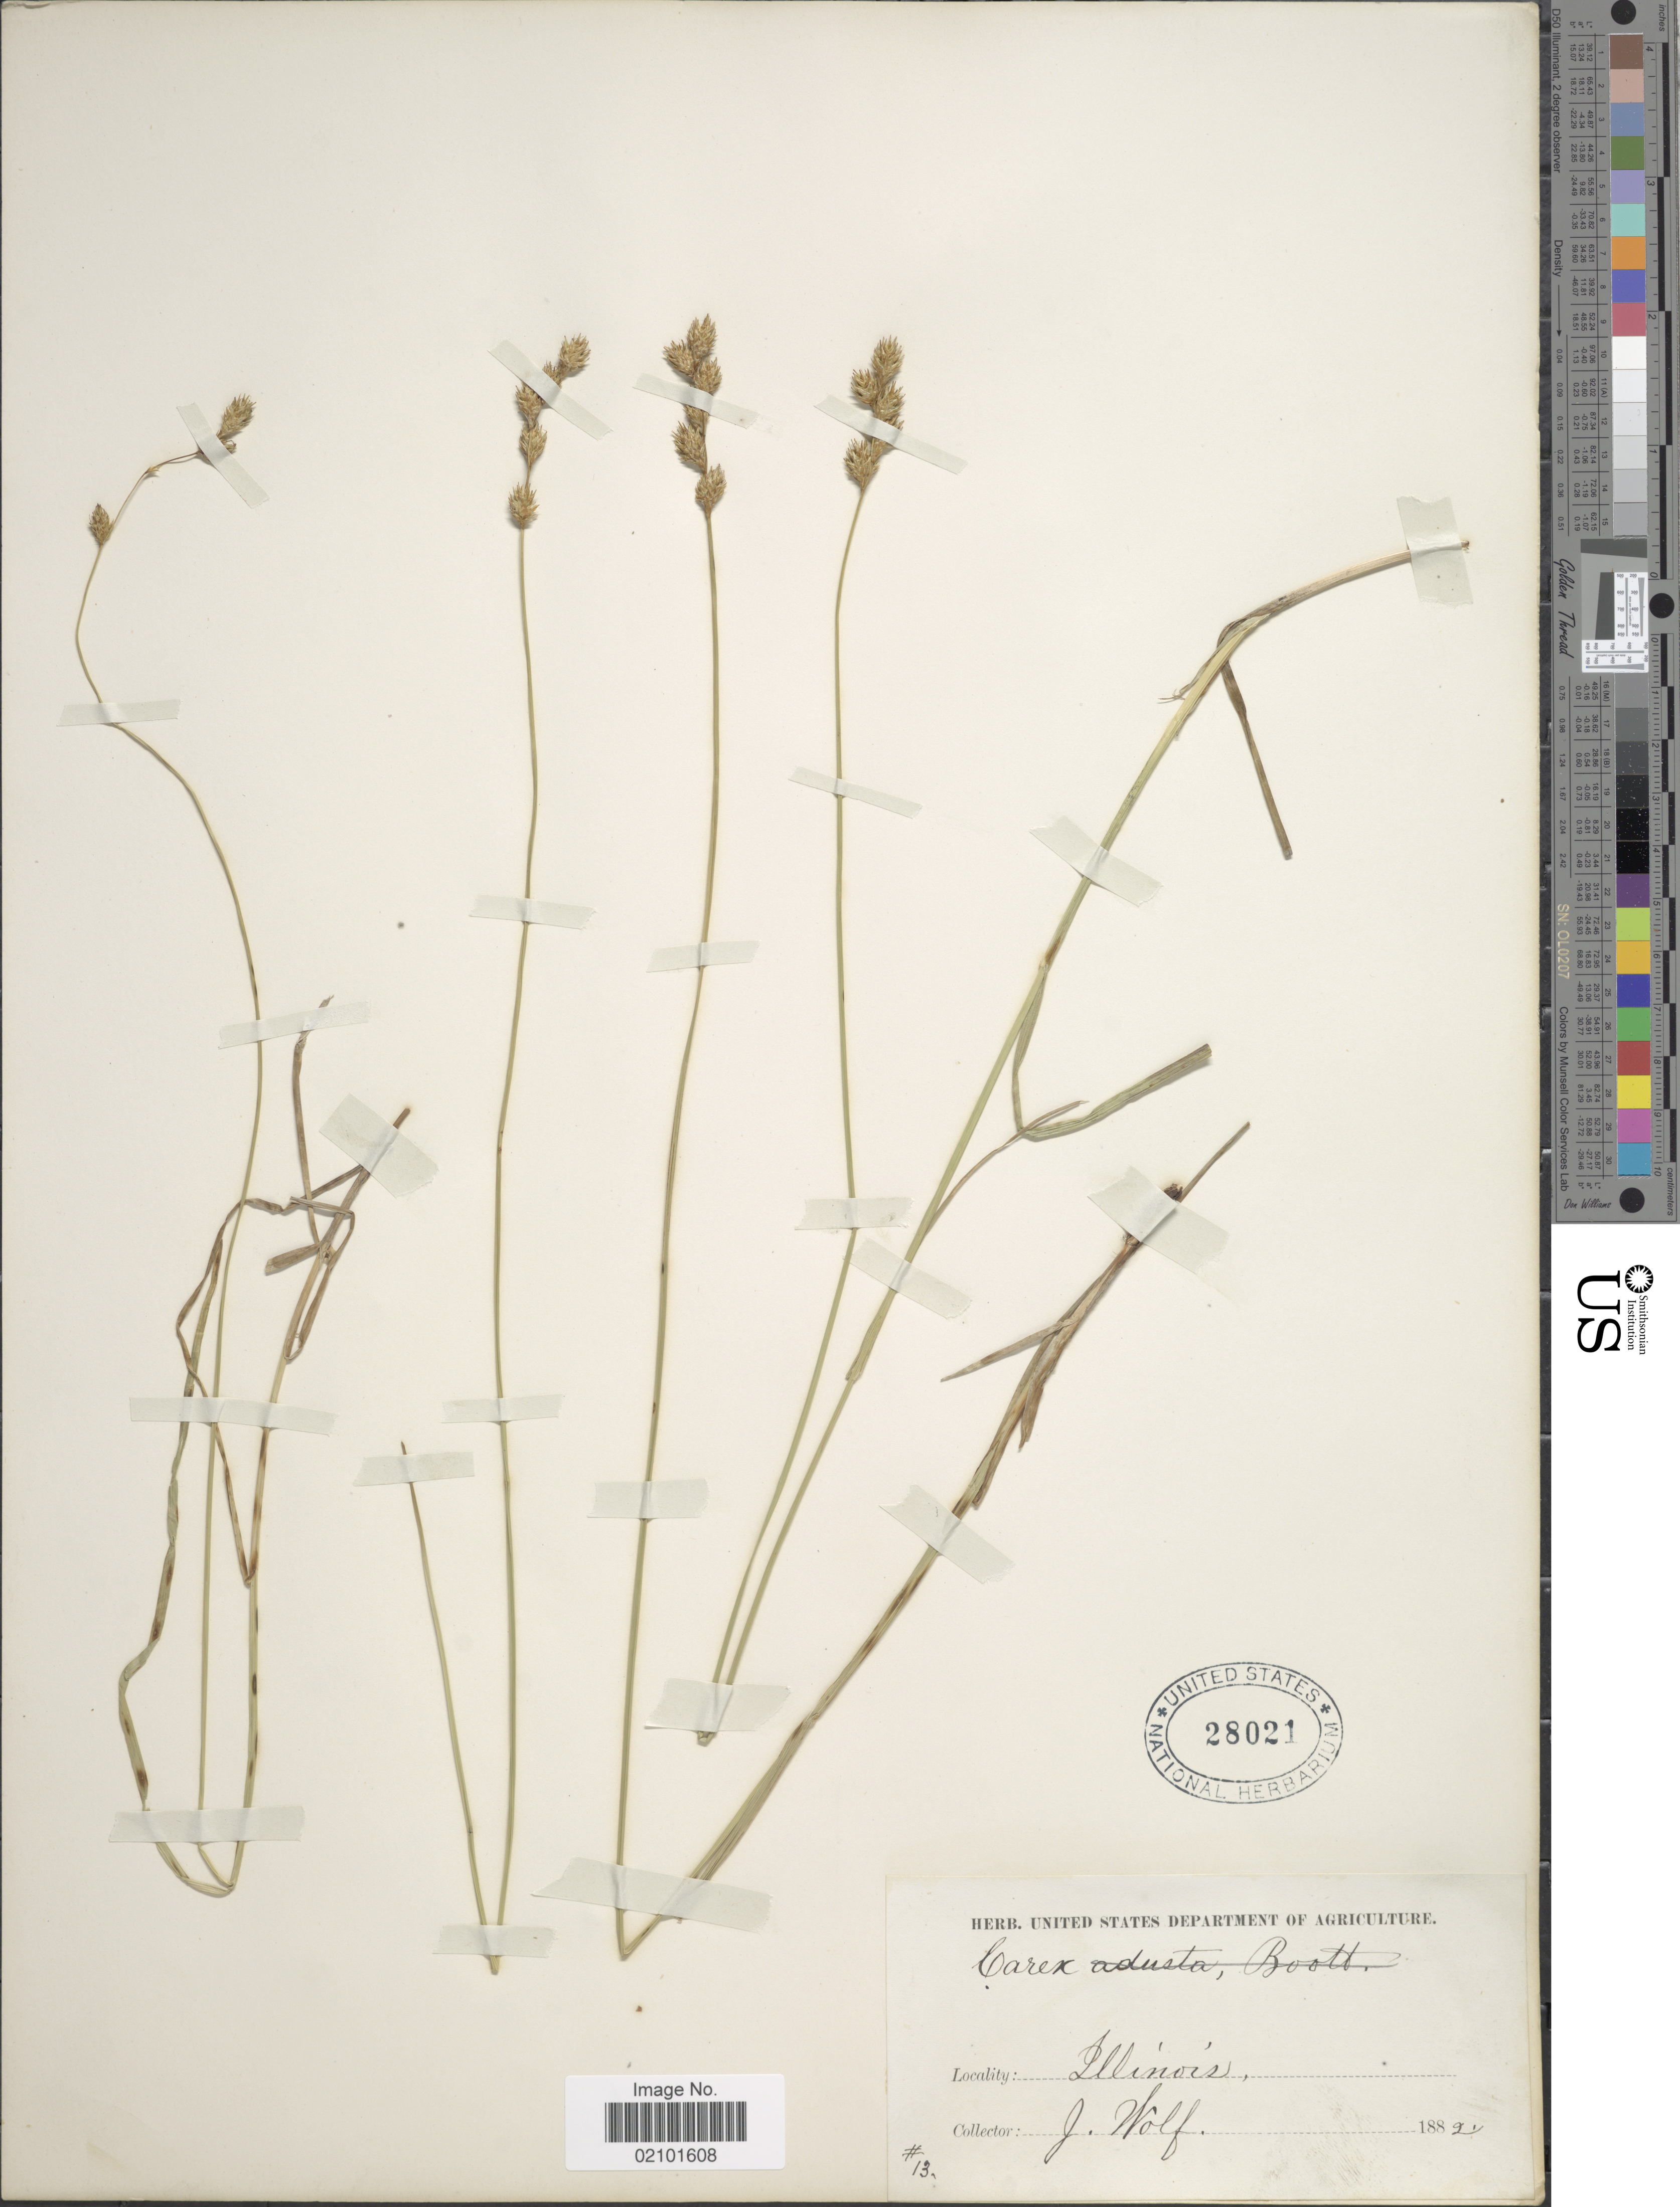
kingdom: Plantae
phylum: Tracheophyta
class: Liliopsida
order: Poales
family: Cyperaceae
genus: Carex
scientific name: Carex adusta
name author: Boott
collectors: J. Wolf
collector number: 13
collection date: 1882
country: United States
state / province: Illinois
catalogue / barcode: US 28021